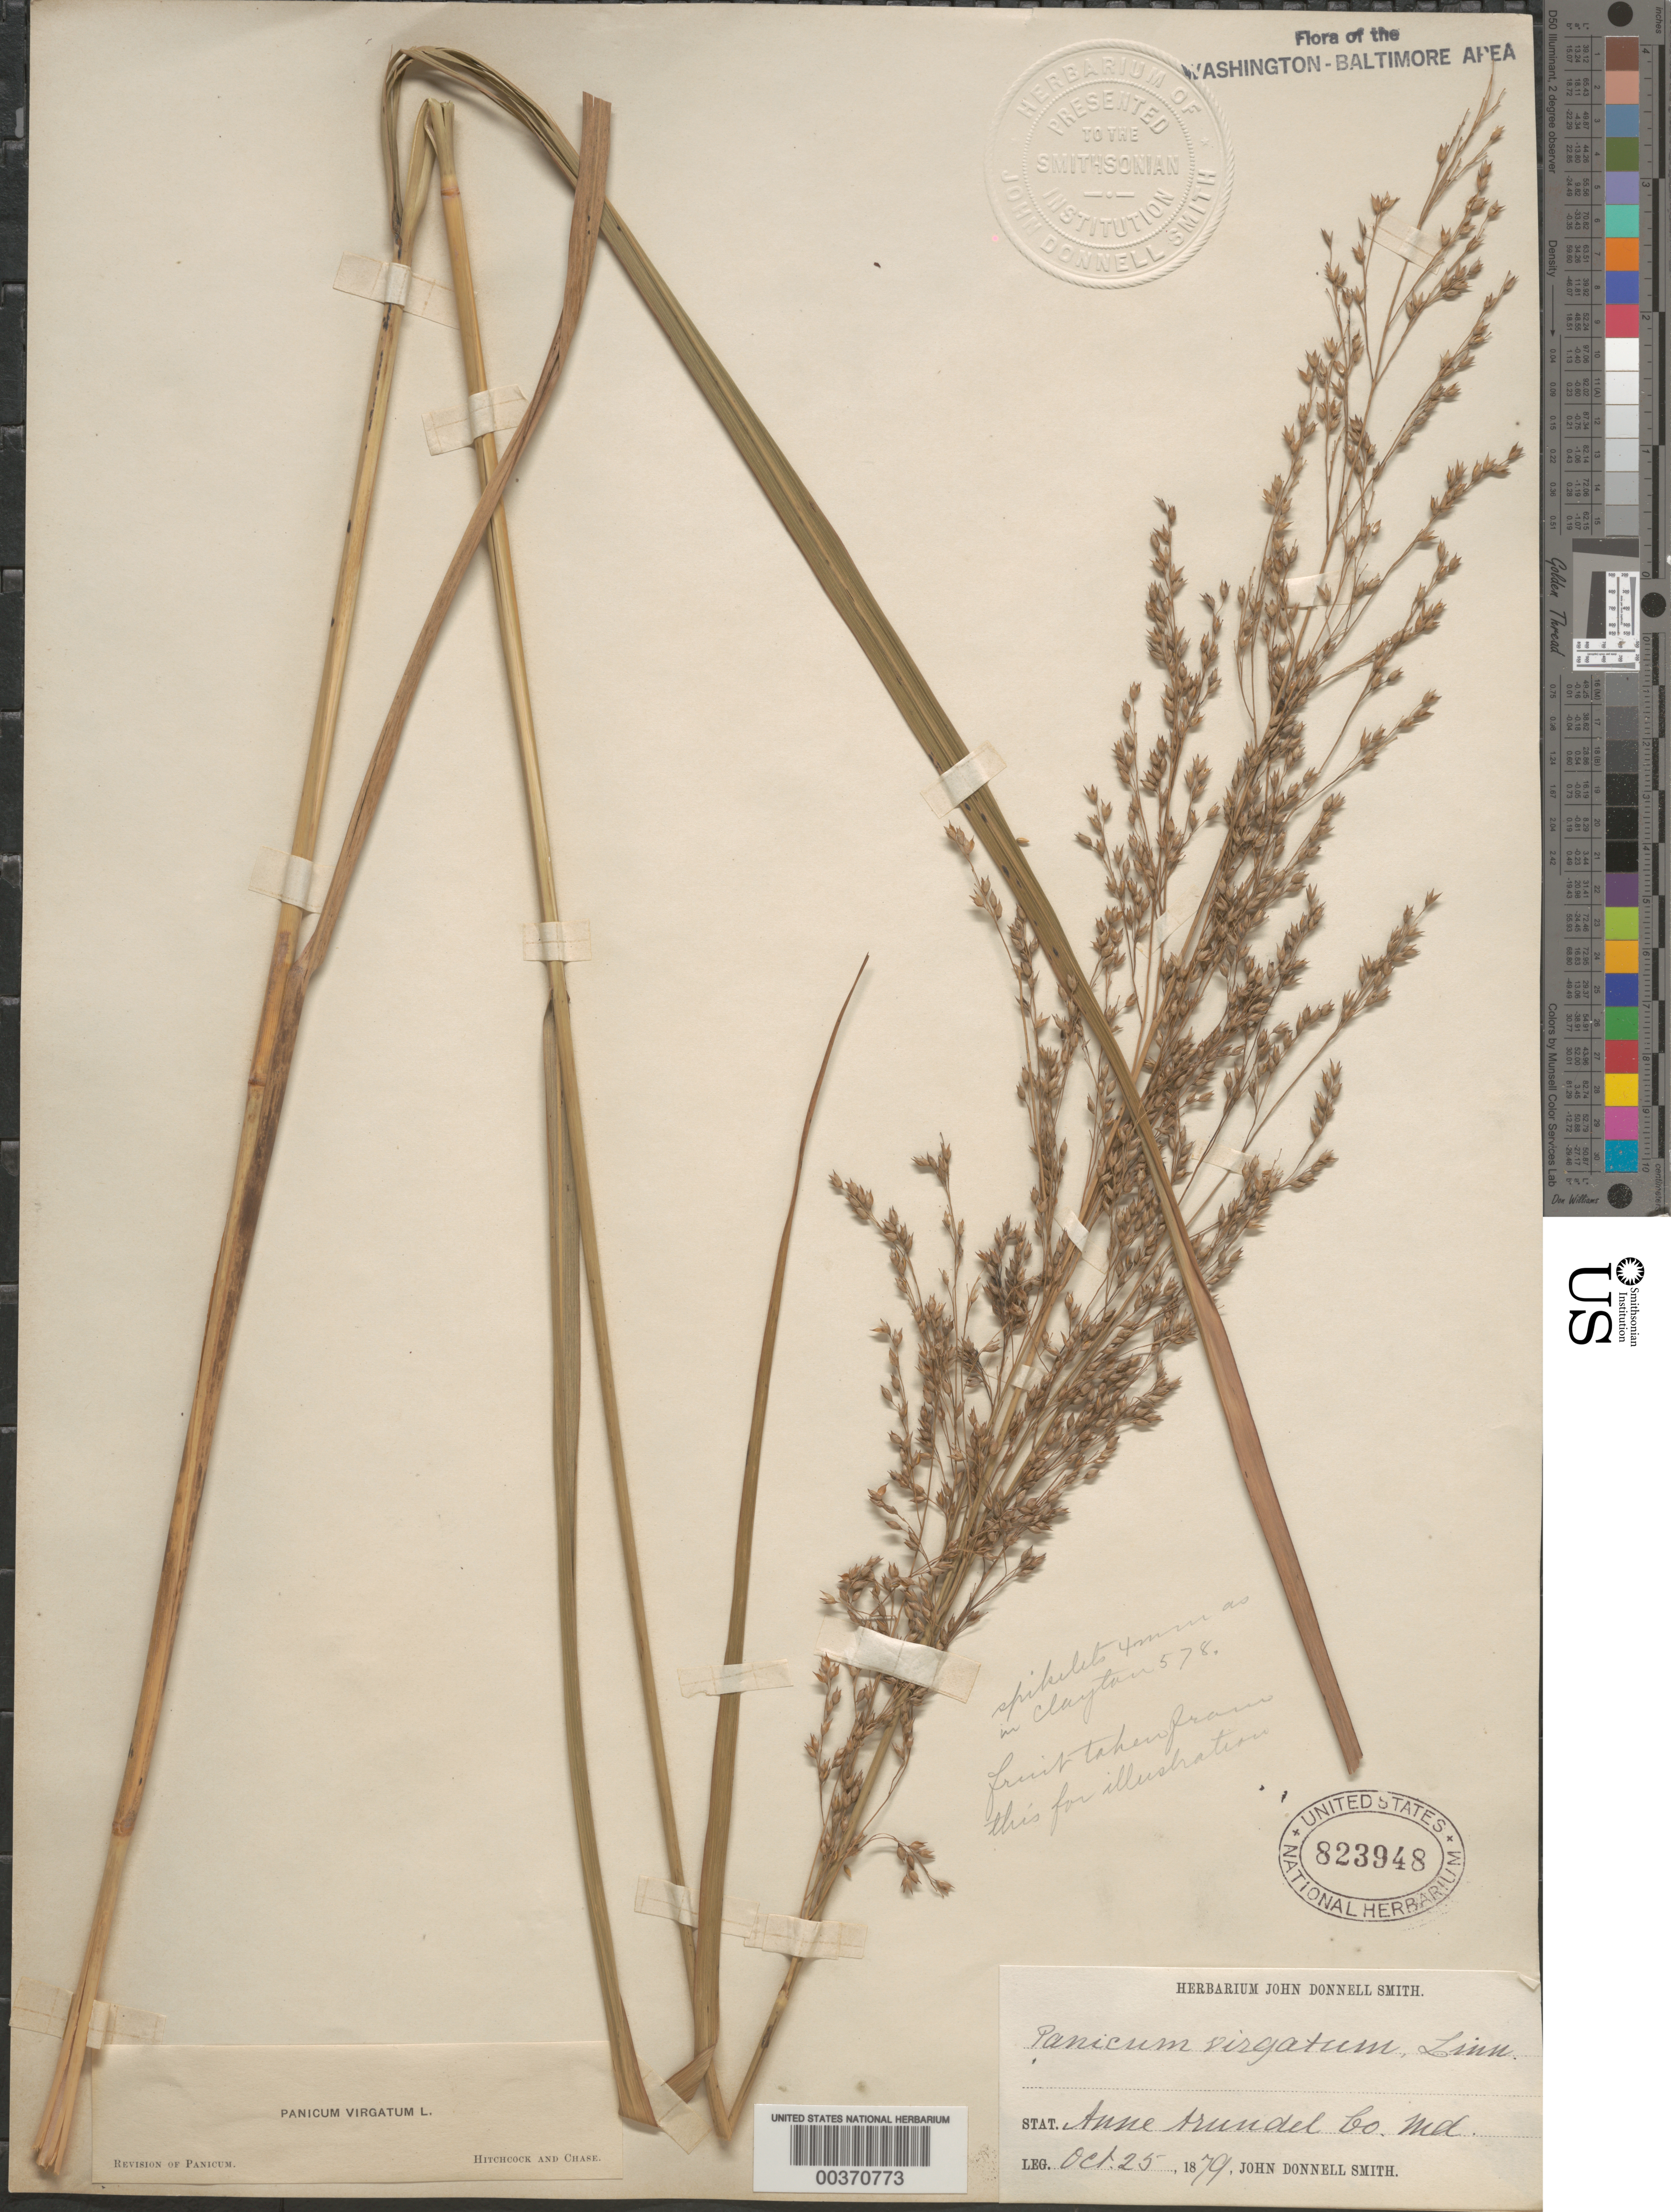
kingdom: Plantae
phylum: Tracheophyta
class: Liliopsida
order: Poales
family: Poaceae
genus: Panicum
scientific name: Panicum virgatum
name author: L.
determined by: Hitchcock, A. S.; Chase, [M.] A.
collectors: J. Donnell Smith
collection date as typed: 25 Oct 1879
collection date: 1879-10-25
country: United States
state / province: Maryland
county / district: Anne Arundel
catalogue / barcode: US 823948